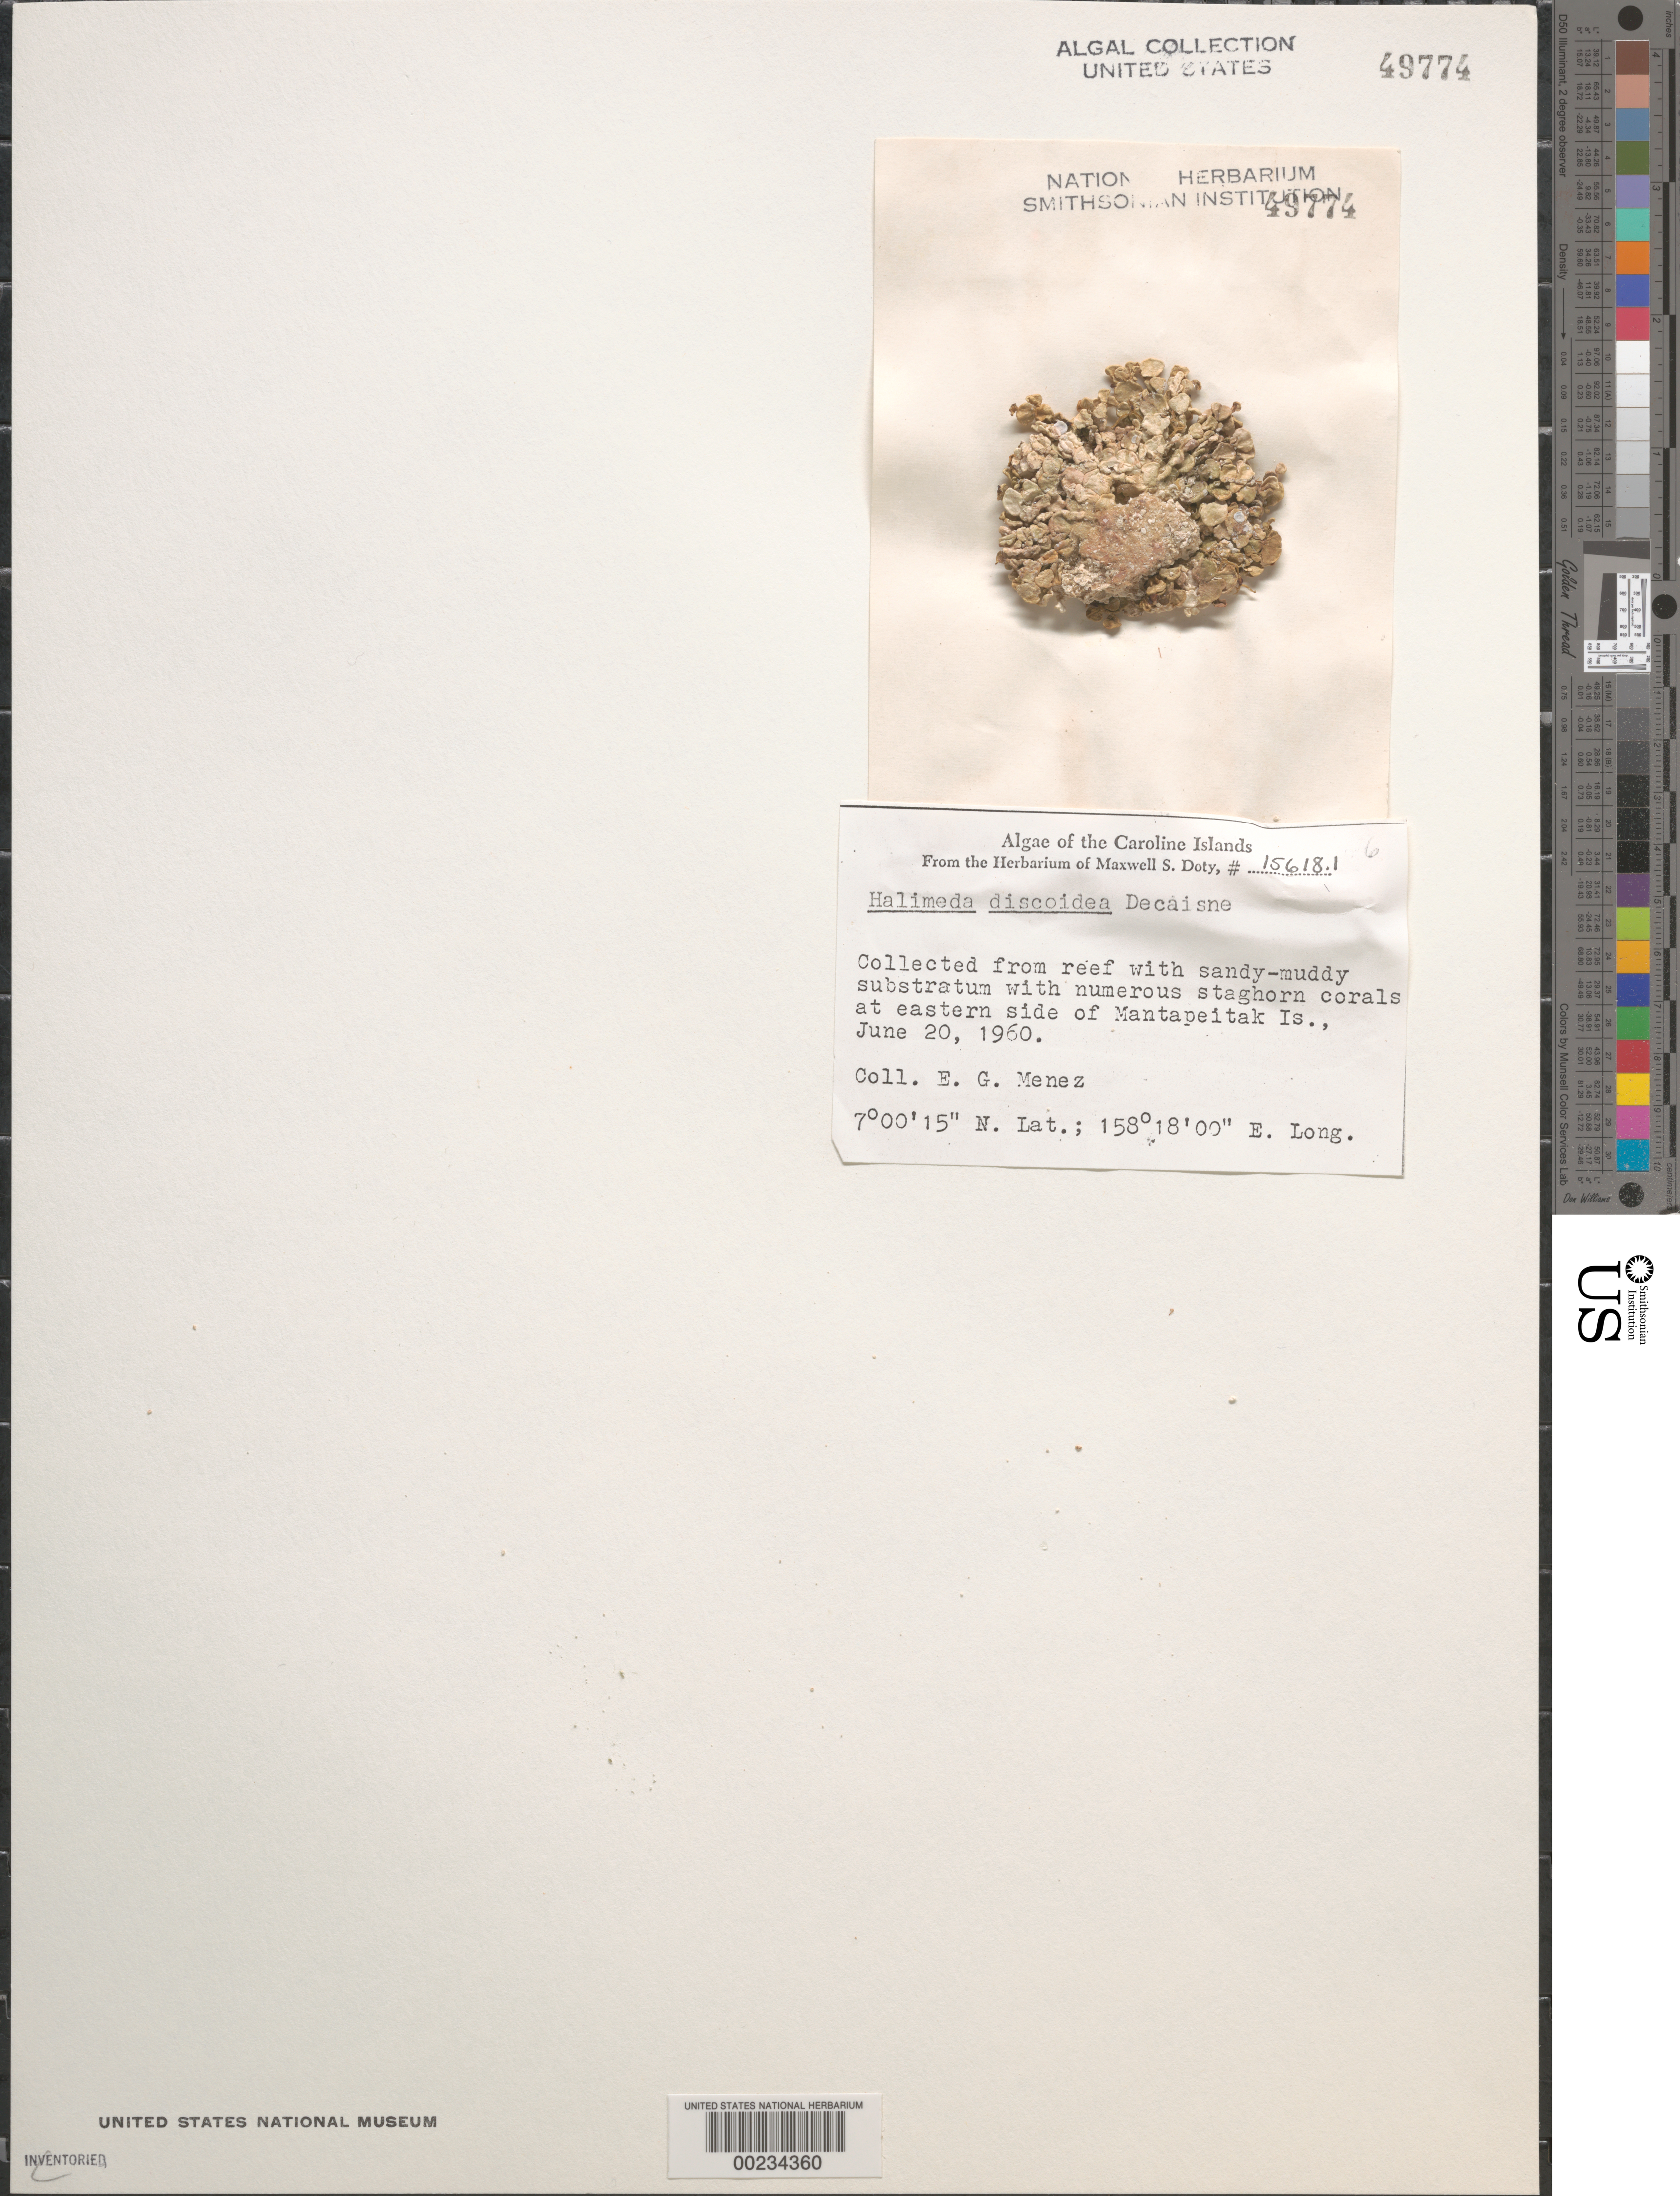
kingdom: Plantae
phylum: Chlorophyta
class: Ulvophyceae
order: Bryopsidales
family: Halimedaceae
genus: Halimeda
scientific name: Halimeda discoidea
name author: Decne.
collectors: Meñez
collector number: MSD 15618.1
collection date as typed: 20 Jun 1960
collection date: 1960-06-20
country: Micronesia, Federated States of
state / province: Pohnpei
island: Mantapeitak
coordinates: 7 00' 15" N, 158 18' 00" E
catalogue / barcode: US 49774